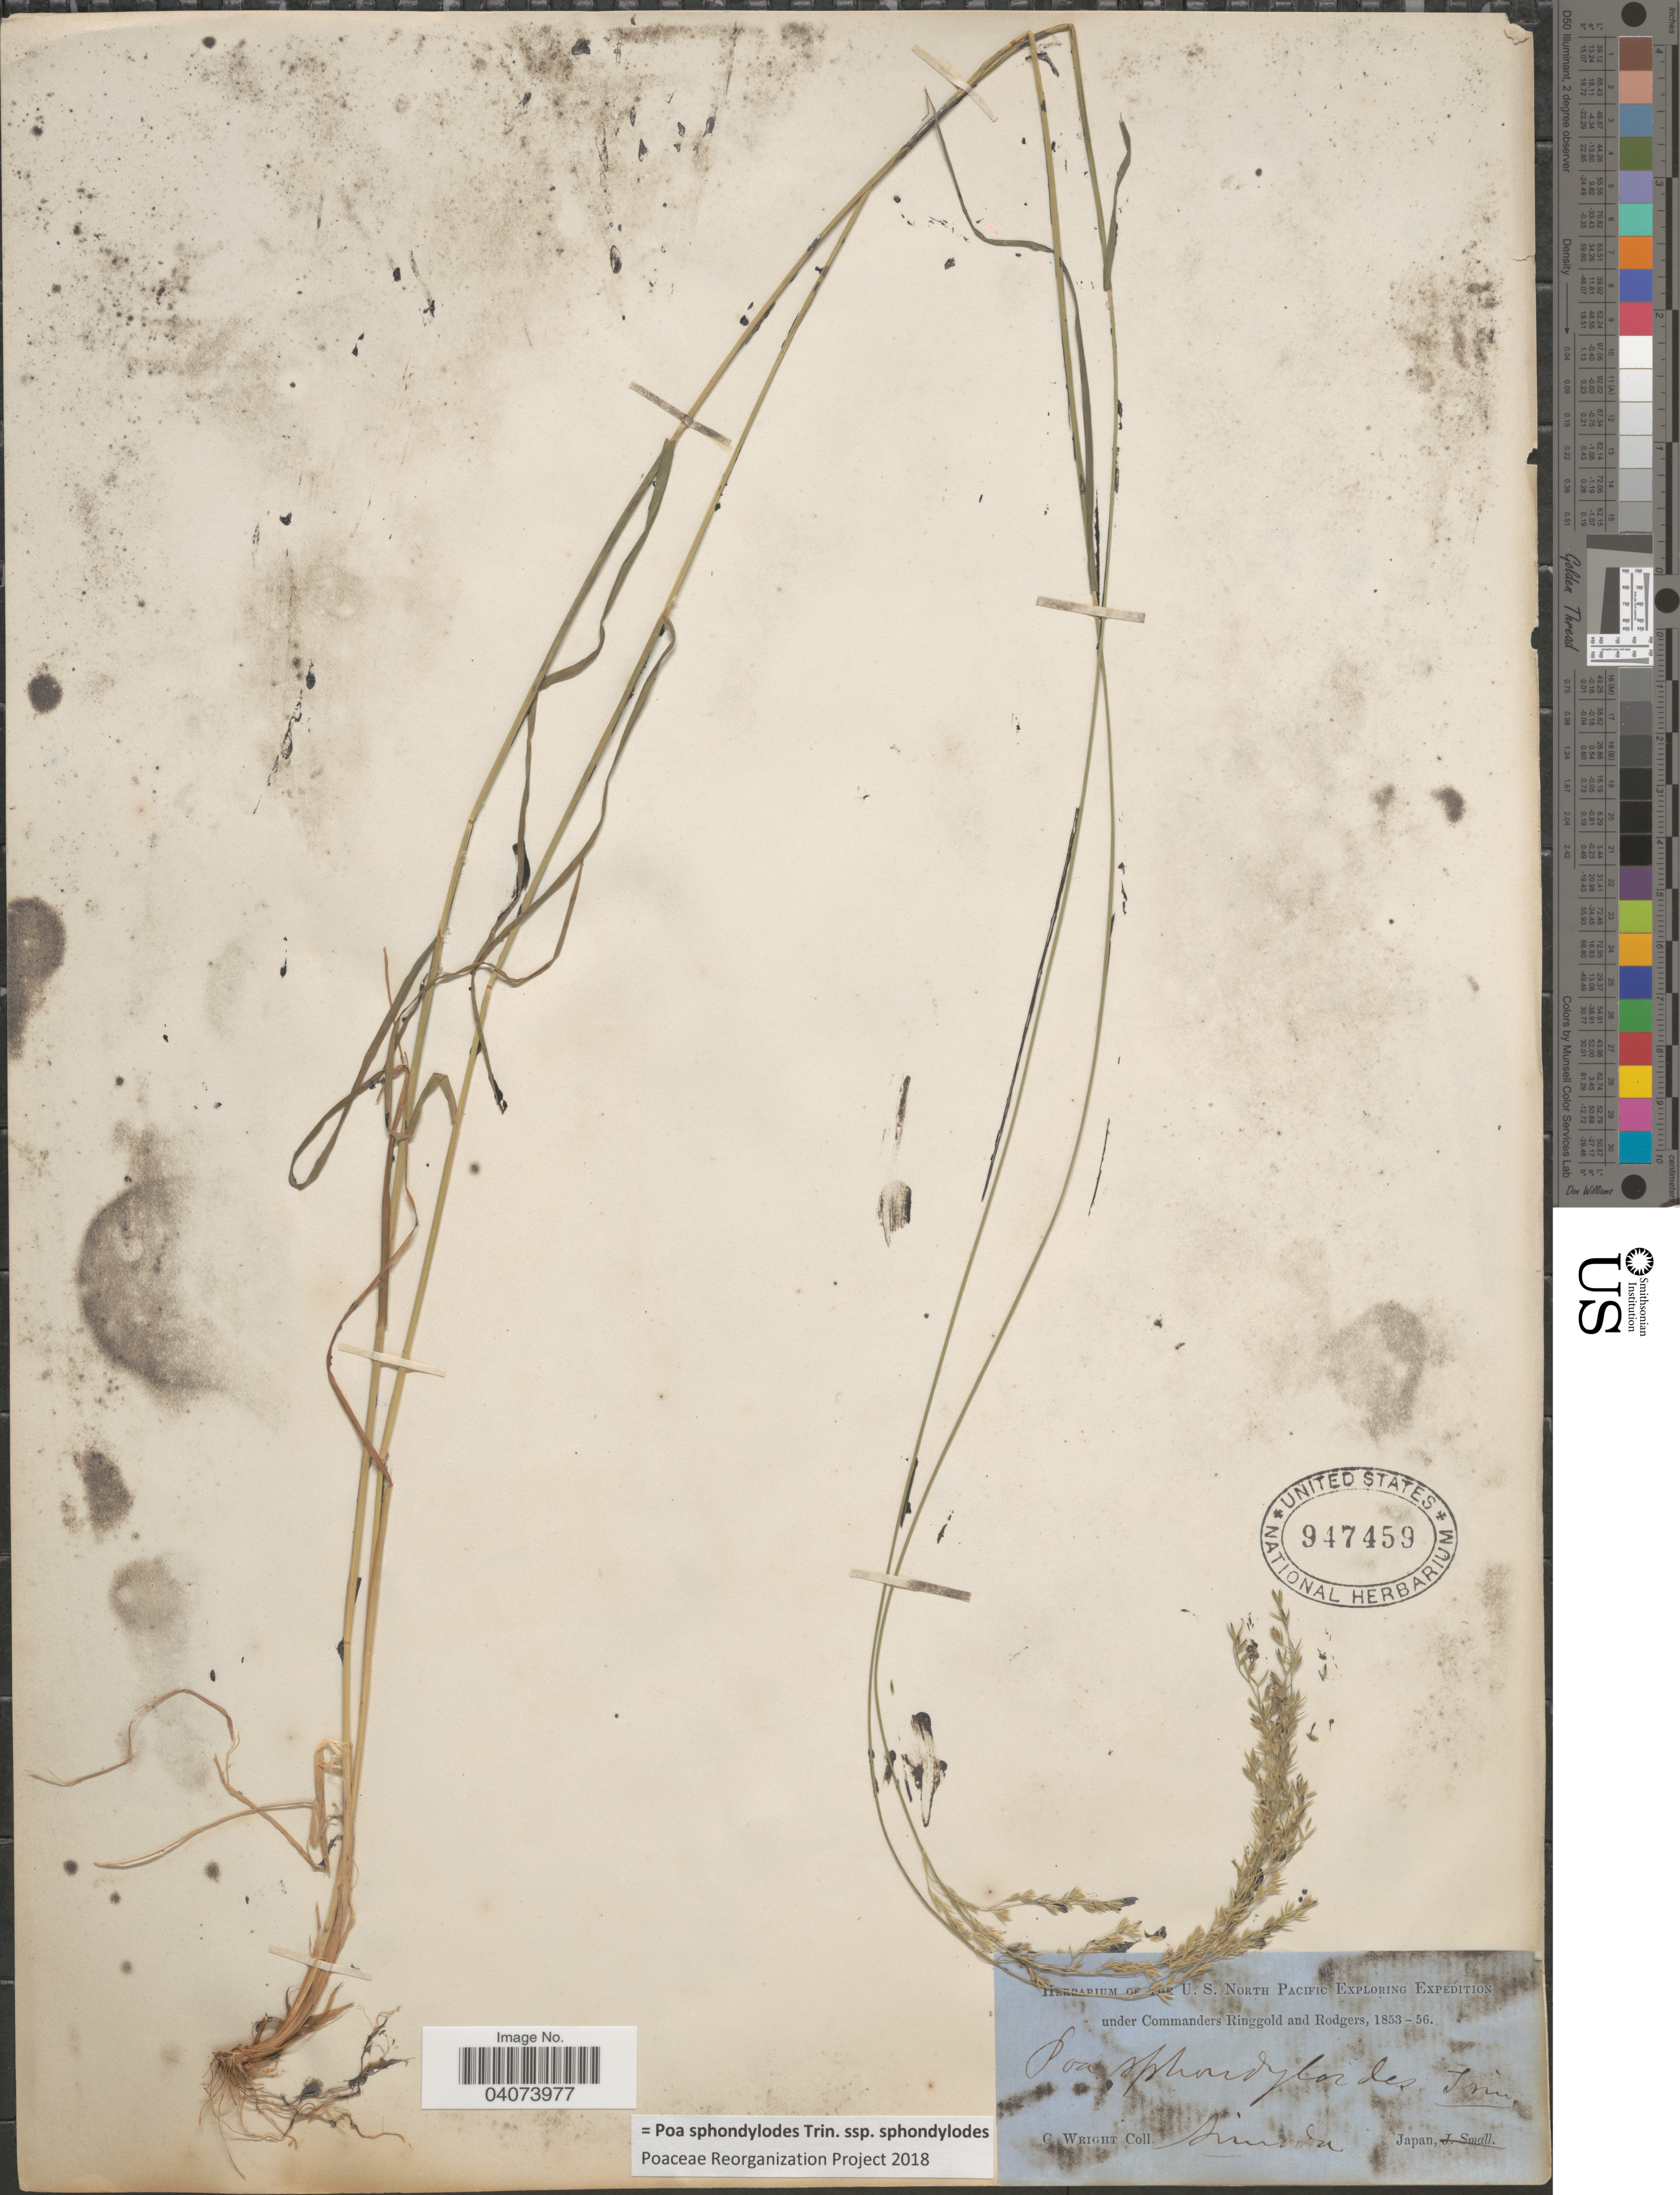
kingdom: Plantae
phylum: Tracheophyta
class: Liliopsida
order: Poales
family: Poaceae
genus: Poa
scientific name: Poa sphondylodes subsp. sphondylodes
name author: Trin.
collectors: C. Wright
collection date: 1853/1856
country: Japan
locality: Herbarium of the U.S. North Pacific Exploring Expedition under Commanders Ringgold and Rodgers, 1853-56. Simoda.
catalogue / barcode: US 947459